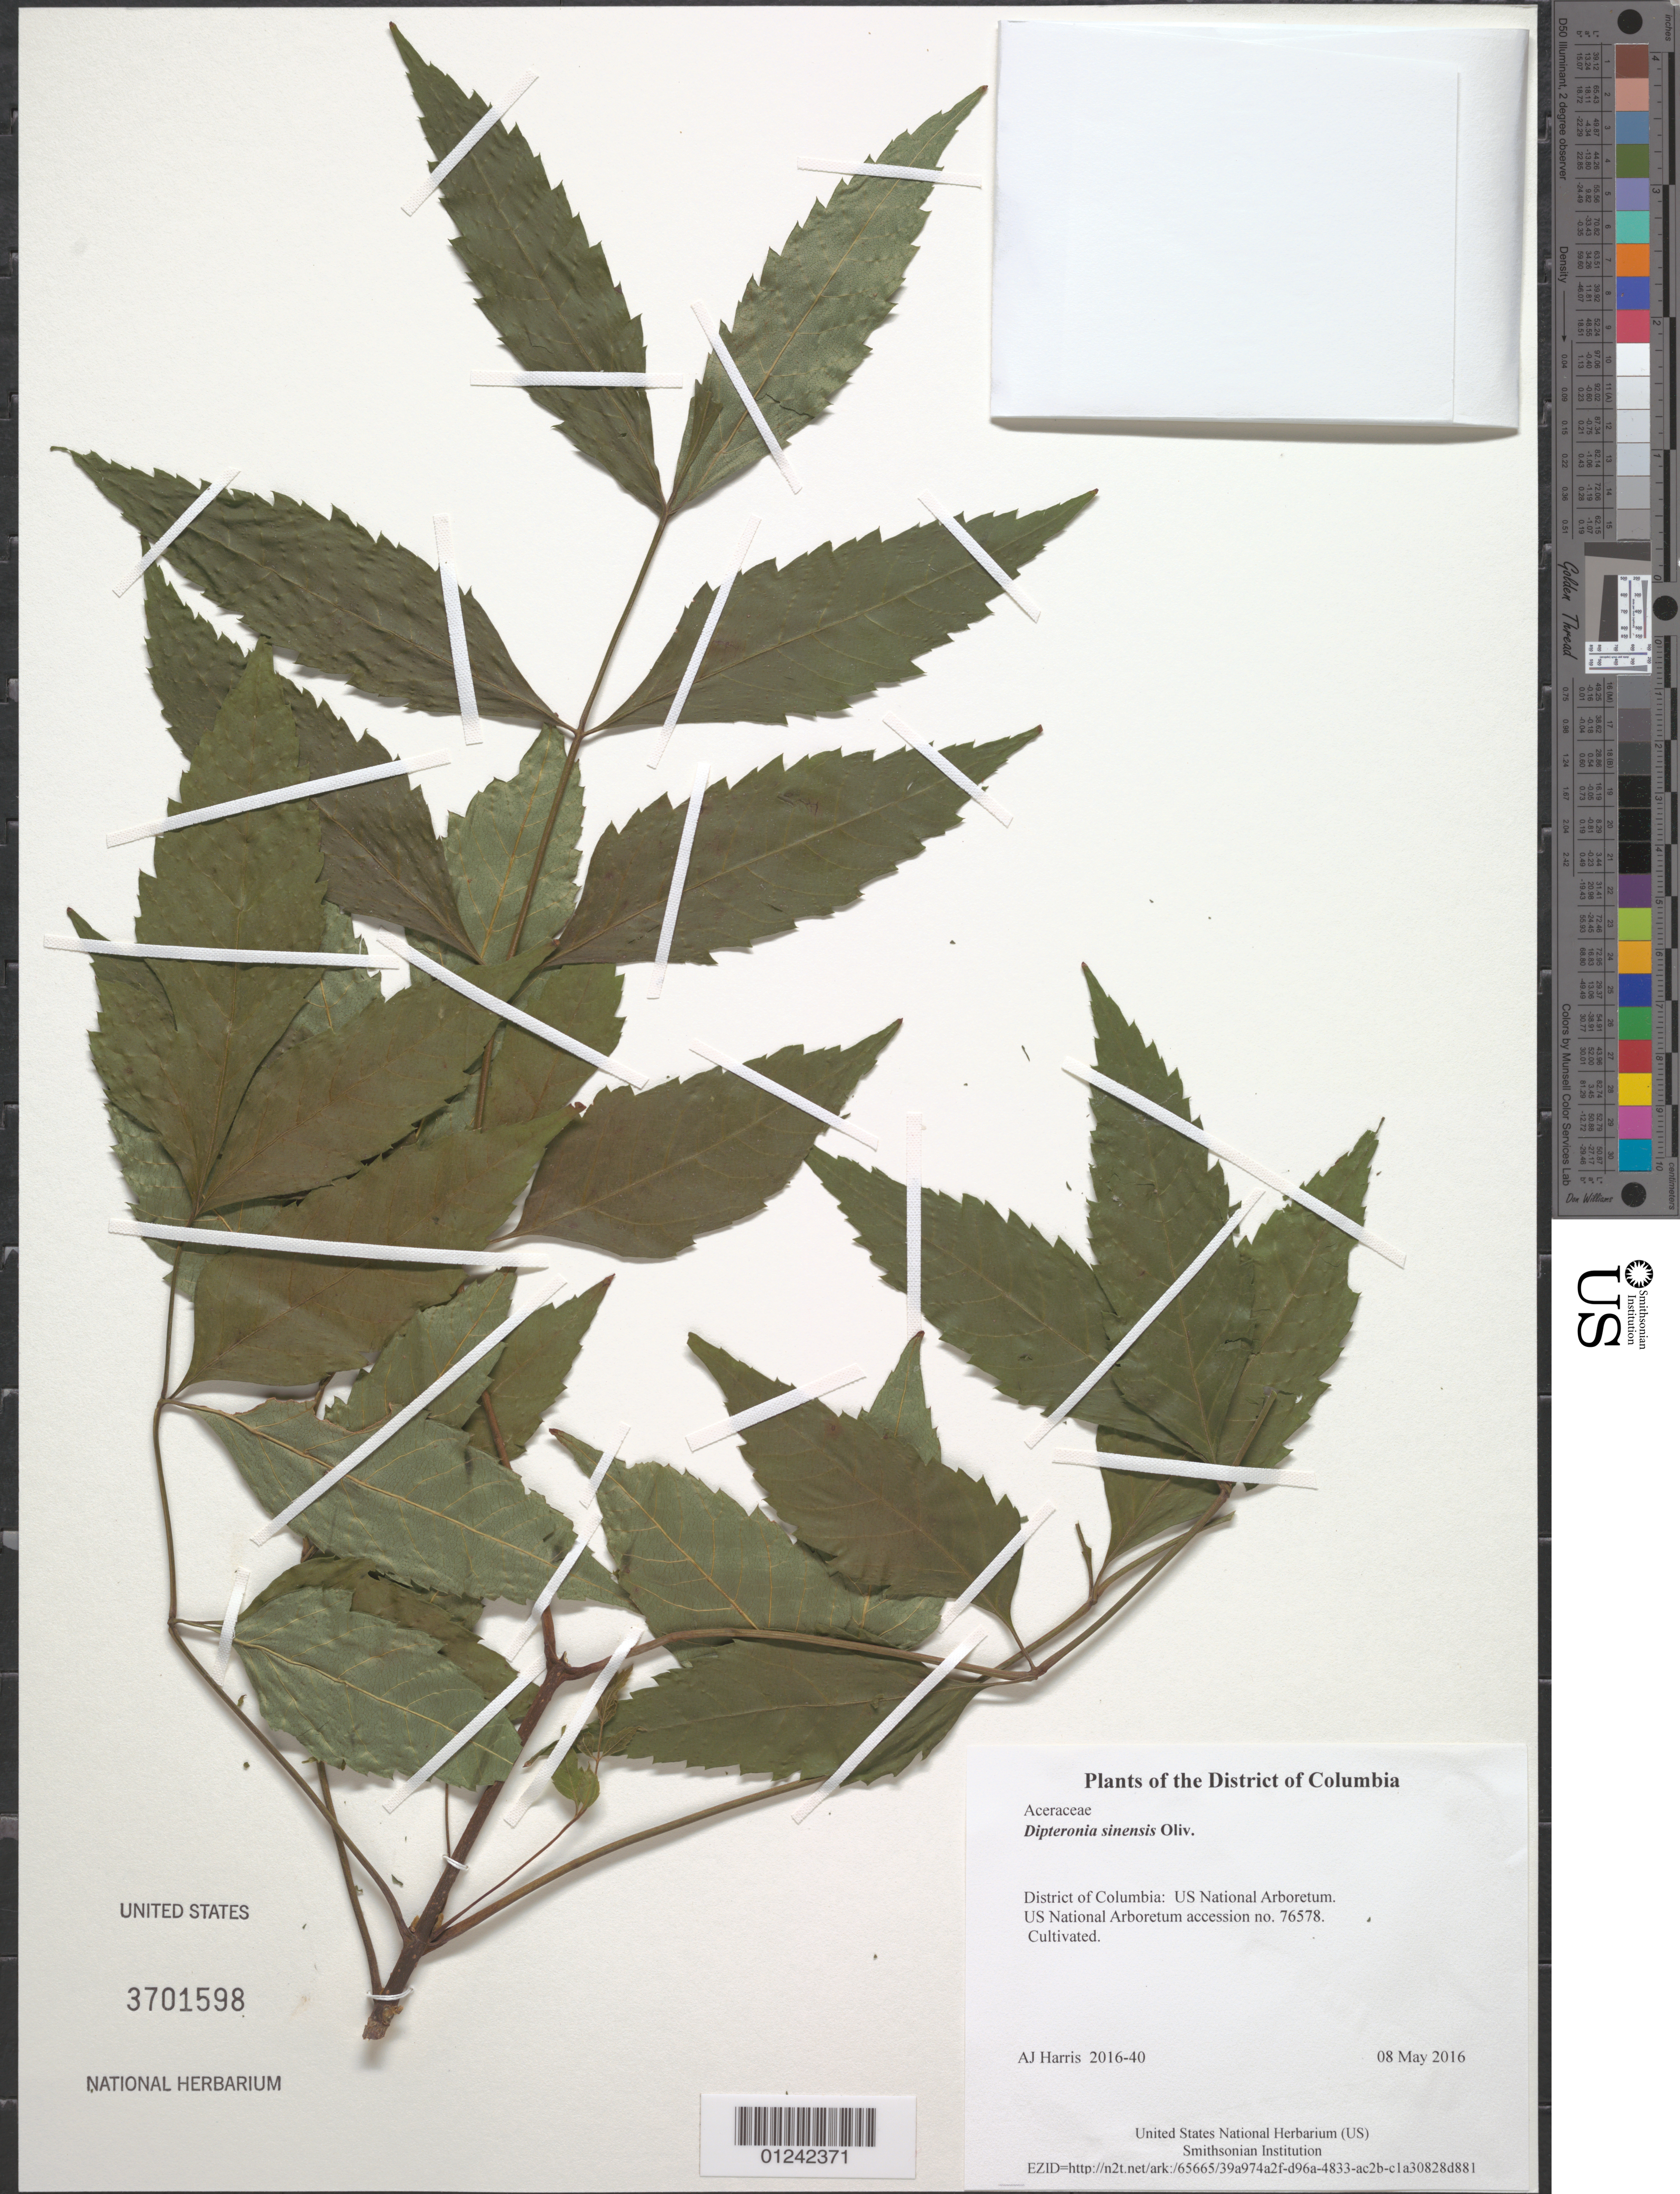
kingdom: Plantae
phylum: Tracheophyta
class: Magnoliopsida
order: Sapindales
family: Sapindaceae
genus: Dipteronia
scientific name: Dipteronia sinensis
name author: Oliv.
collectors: A. J. Harris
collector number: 2016-40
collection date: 2016-05-08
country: United States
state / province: District of Columbia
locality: US National Arboretum.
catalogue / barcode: US 3701598